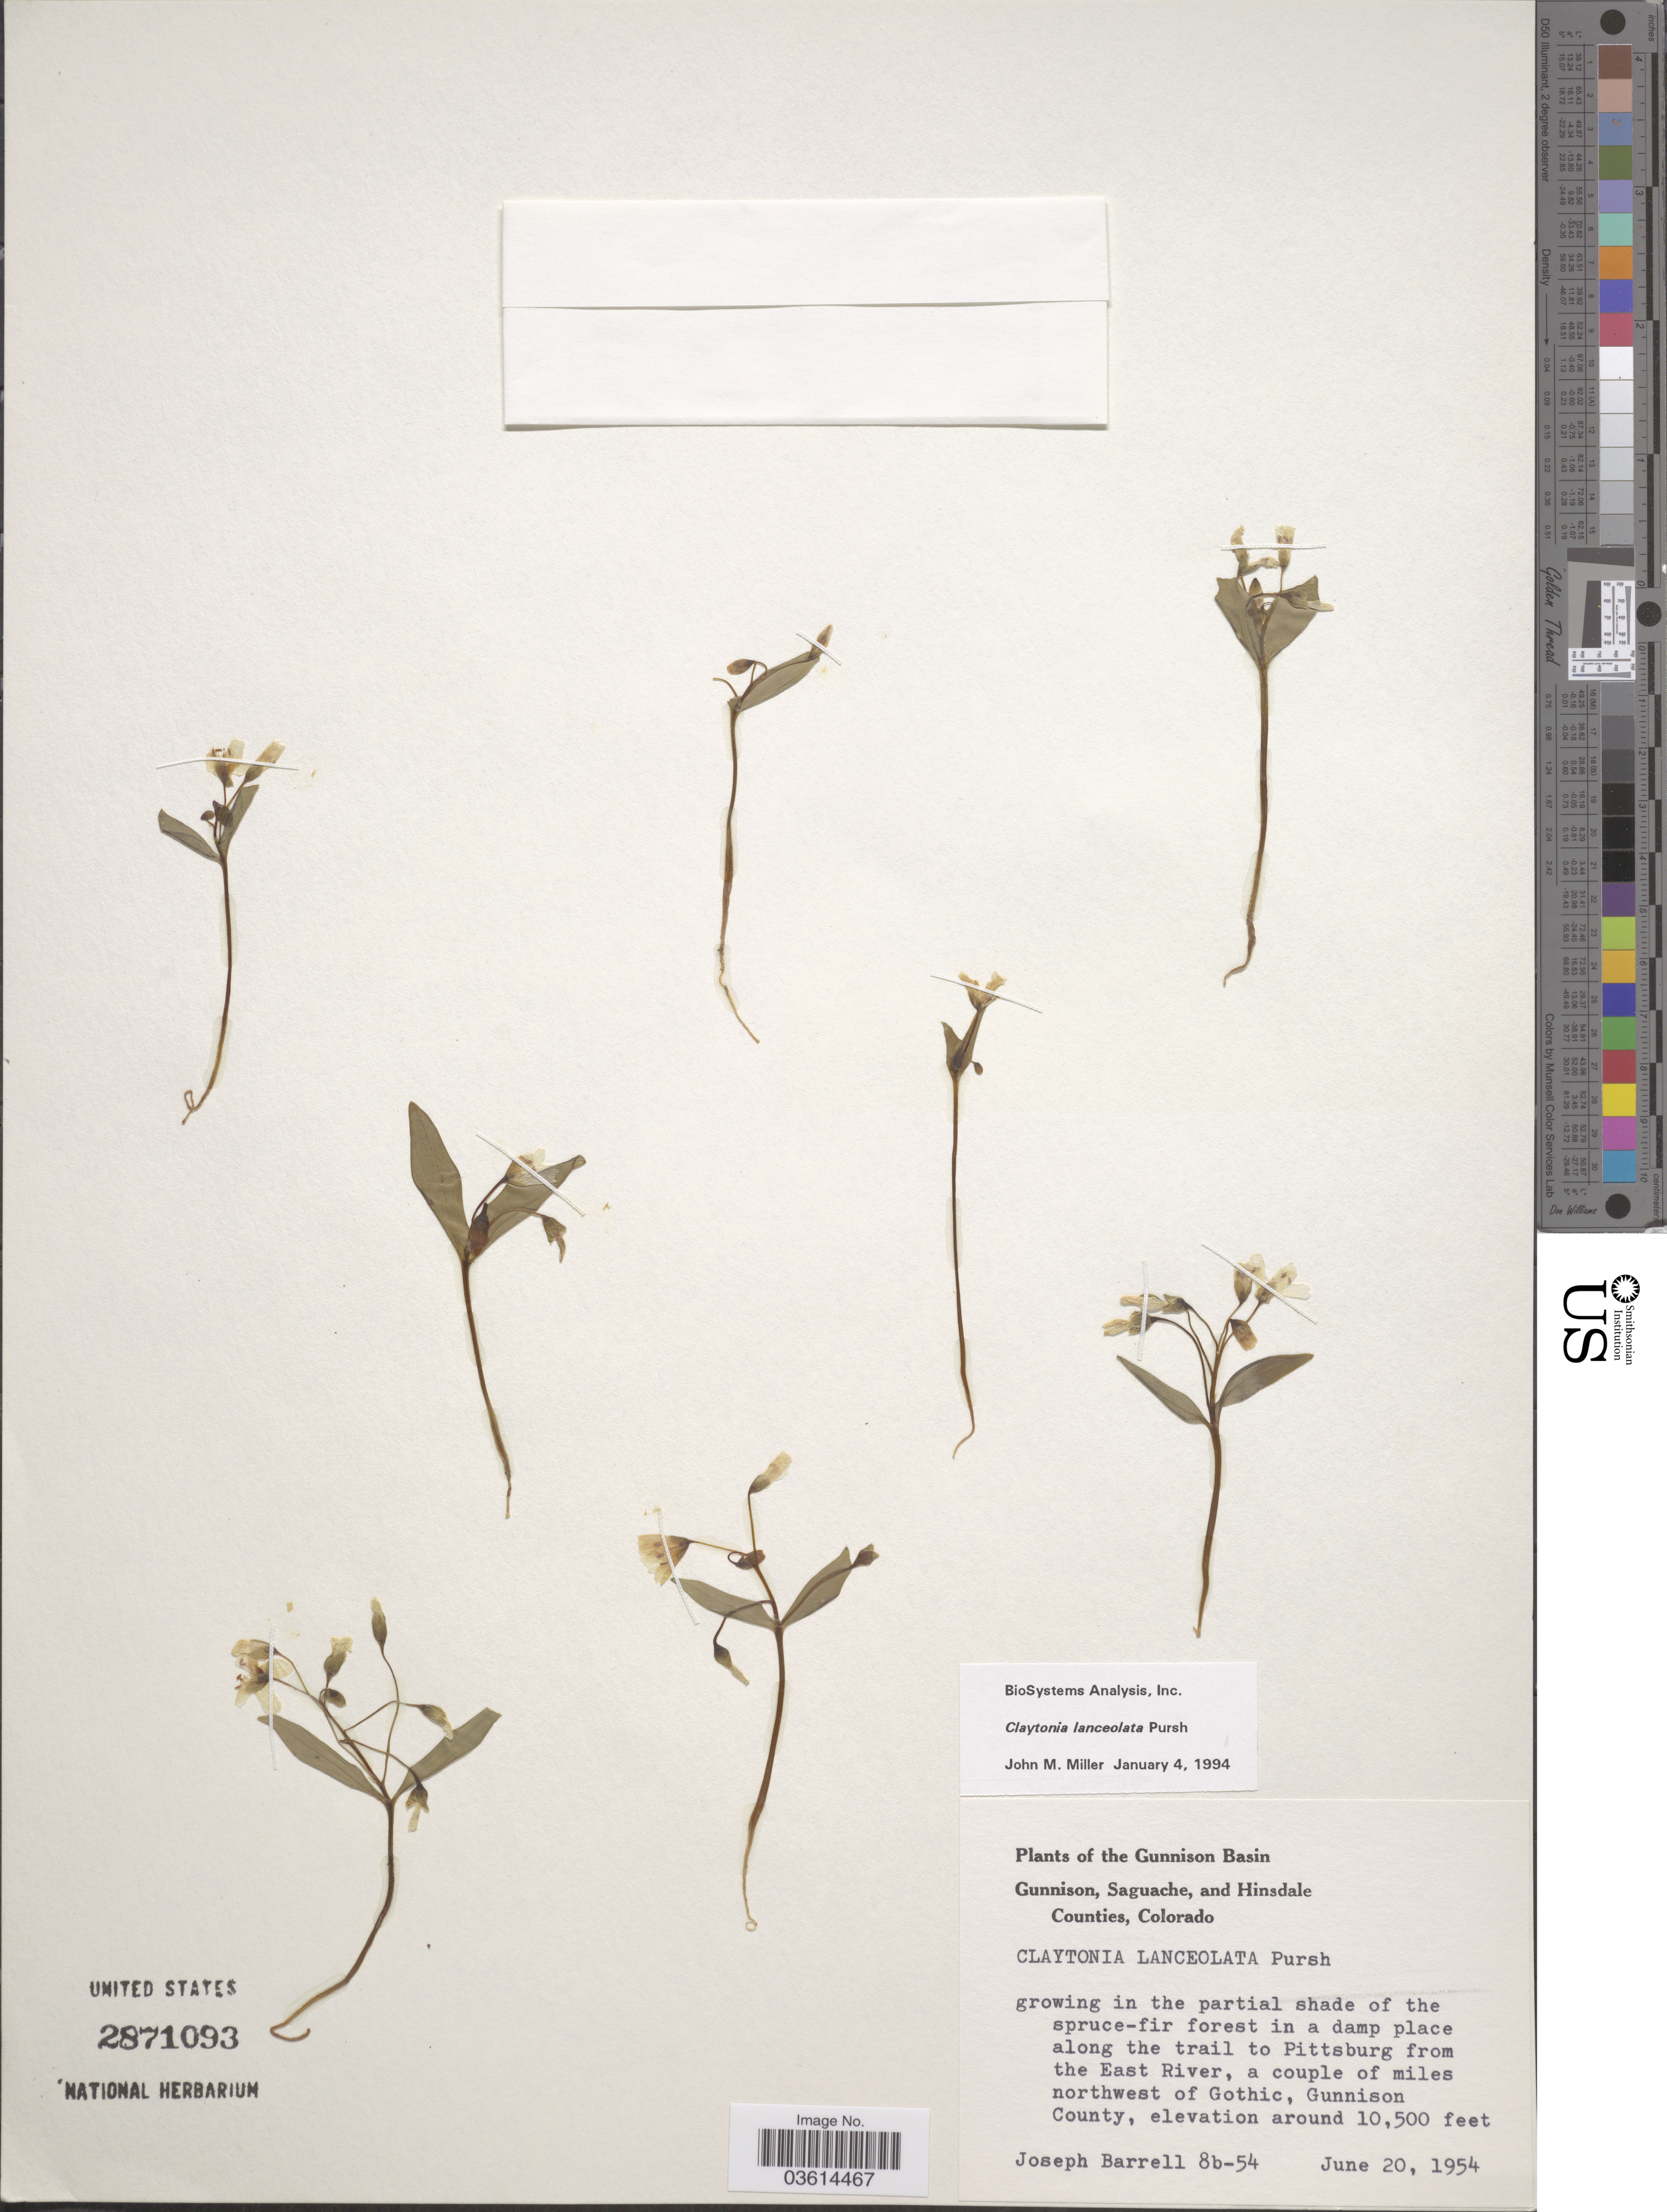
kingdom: Plantae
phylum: Tracheophyta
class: Magnoliopsida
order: Caryophyllales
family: Montiaceae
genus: Claytonia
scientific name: Claytonia lanceolata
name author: Pursh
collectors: J. Barrell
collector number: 8b-54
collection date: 1954-06-20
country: United States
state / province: Colorado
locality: The Gunnison Basin. In a damp place along the trail to Pittsburg from the East River, a couple of miles northwest of Gothic, Gunnison County.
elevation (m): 3200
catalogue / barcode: US 2871093